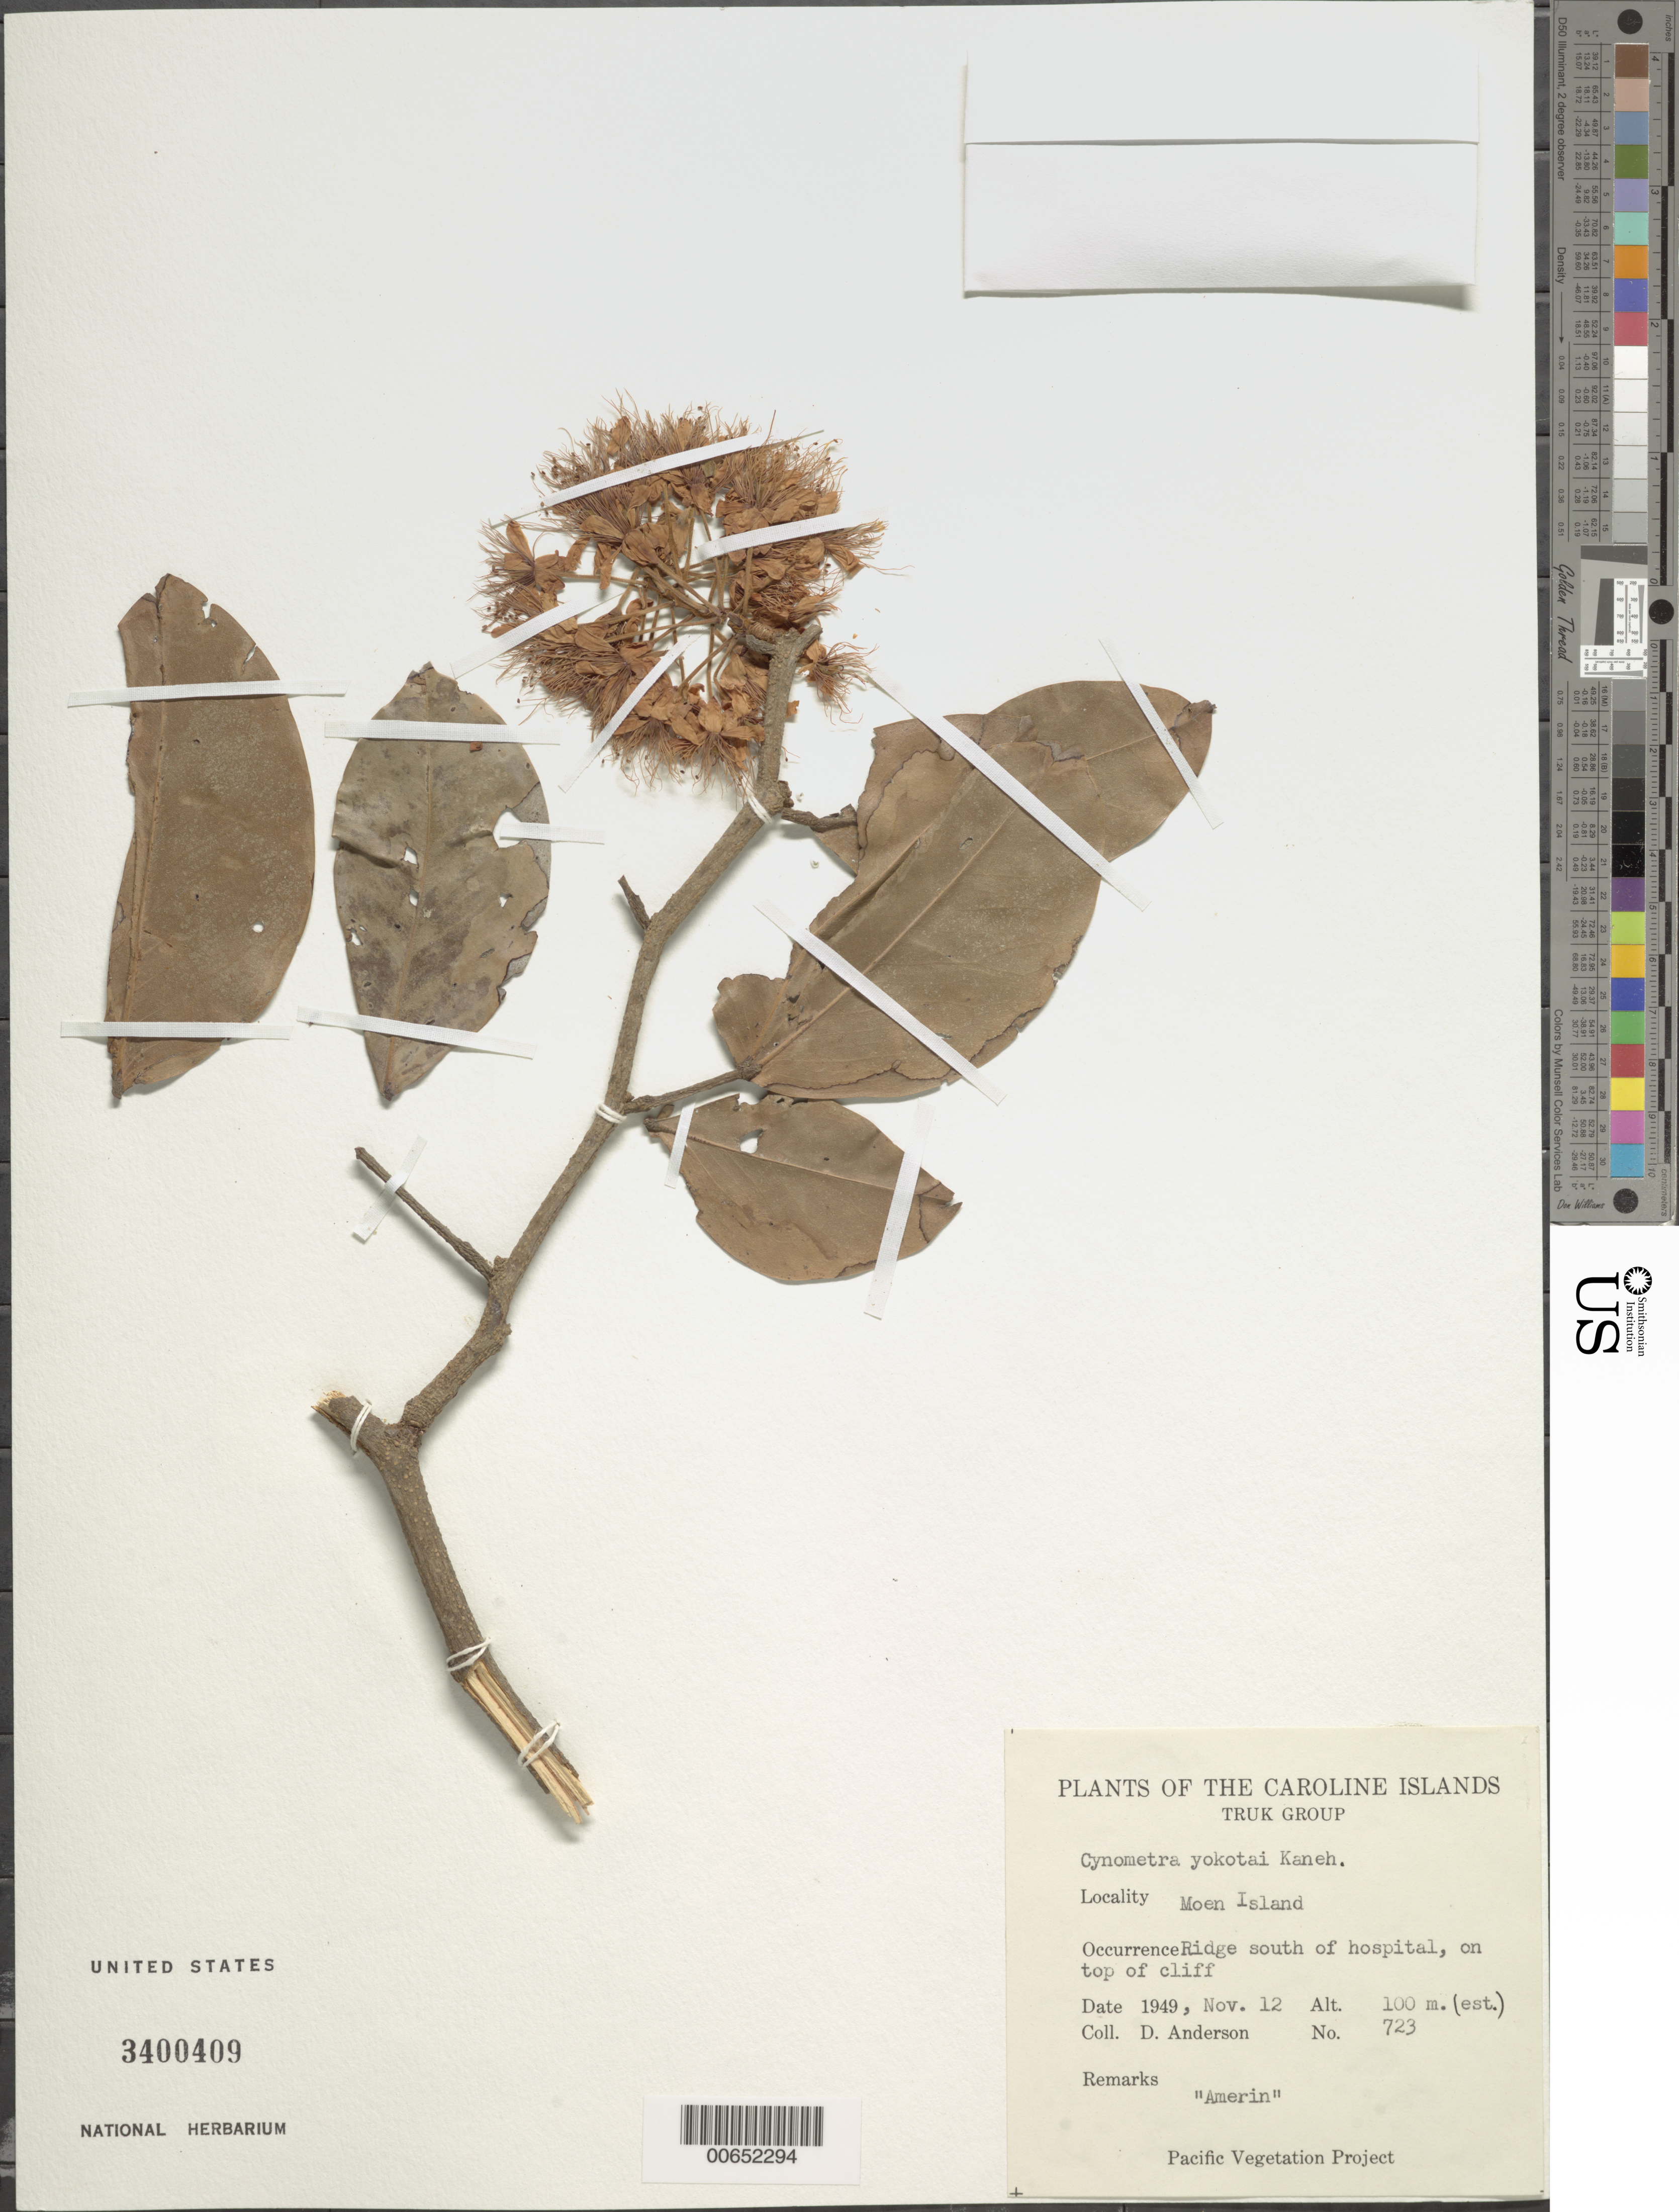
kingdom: Plantae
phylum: Tracheophyta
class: Magnoliopsida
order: Fabales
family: Fabaceae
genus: Cynometra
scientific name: Cynometra yokotai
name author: Kaneh.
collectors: N. Anderson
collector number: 723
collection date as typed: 12 Nov 1949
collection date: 1949-11-12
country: Micronesia, Federated States of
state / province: Truk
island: Moen [Wono]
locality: Moen Islet [Moen Islet = Weno Islet; Chuuk = Truk]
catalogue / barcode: US 3400409